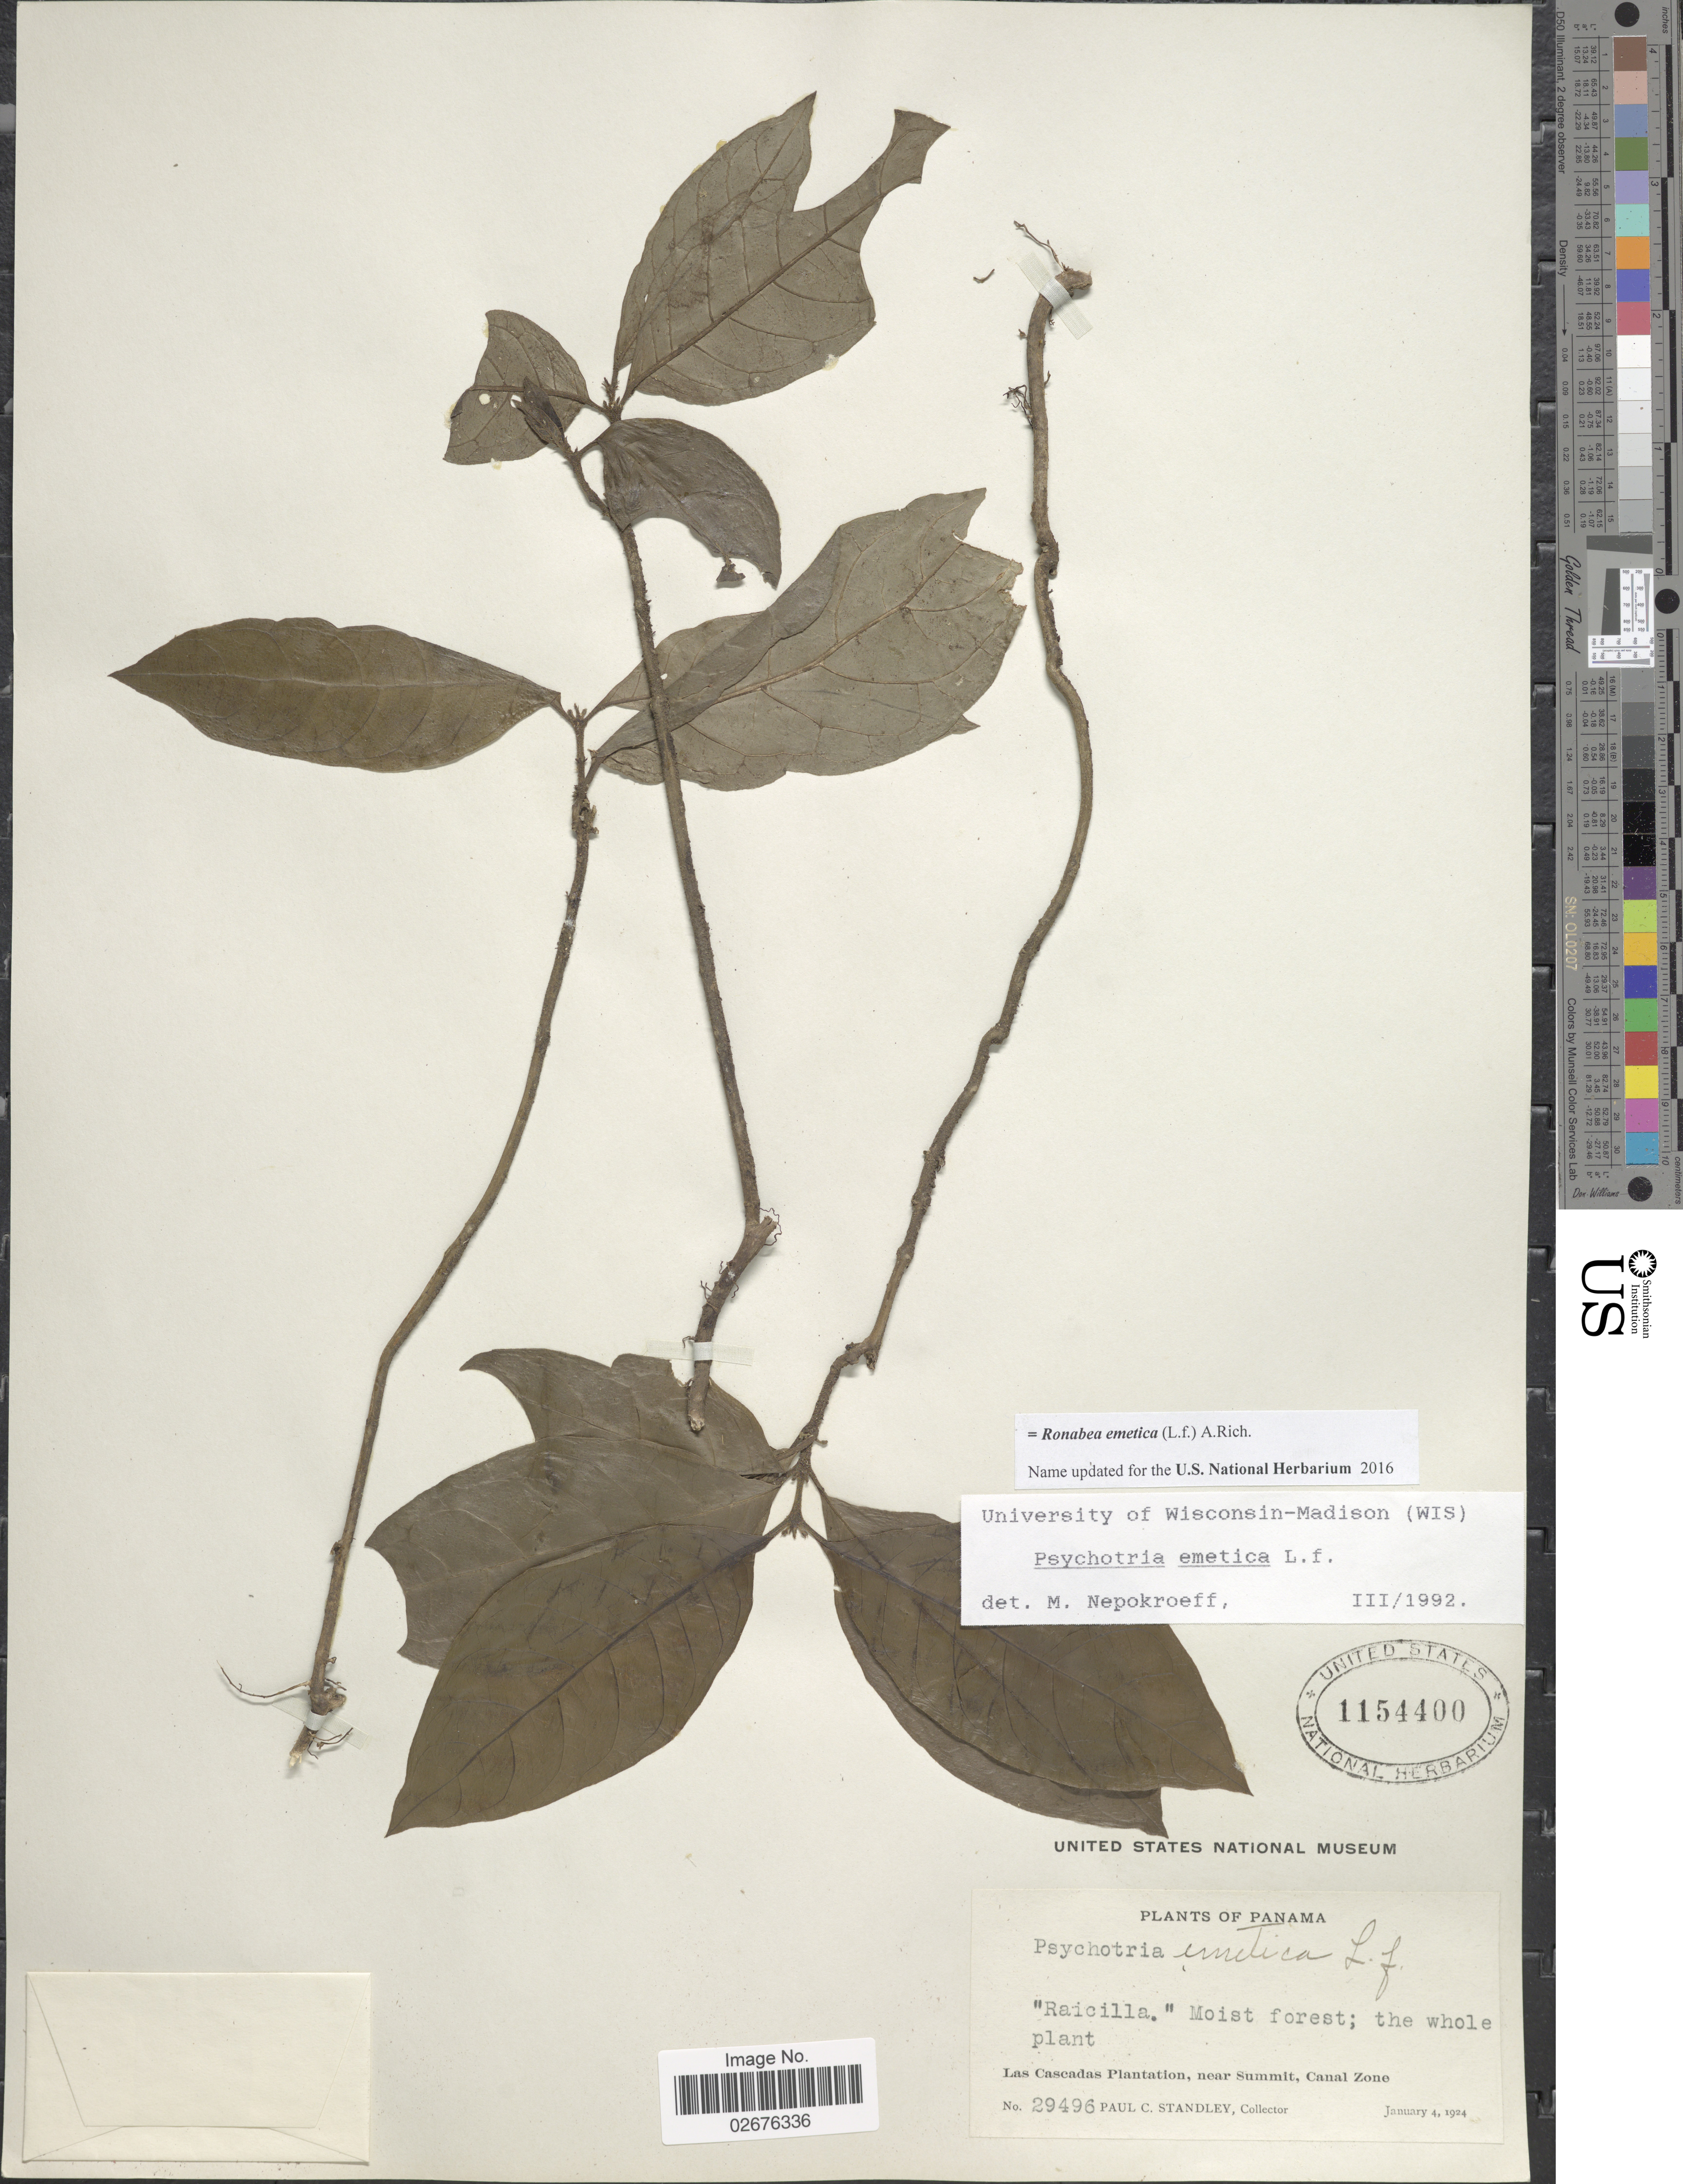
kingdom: Plantae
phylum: Tracheophyta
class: Magnoliopsida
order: Gentianales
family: Rubiaceae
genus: Ronabea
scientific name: Ronabea emetica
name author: (L. f.) A. Rich.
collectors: P. C. Standley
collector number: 29496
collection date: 1924-01-04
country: Panama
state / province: Colón / Panamá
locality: Las Cascadas Plantation, near Summit, Canal Zone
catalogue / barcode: US 1154400